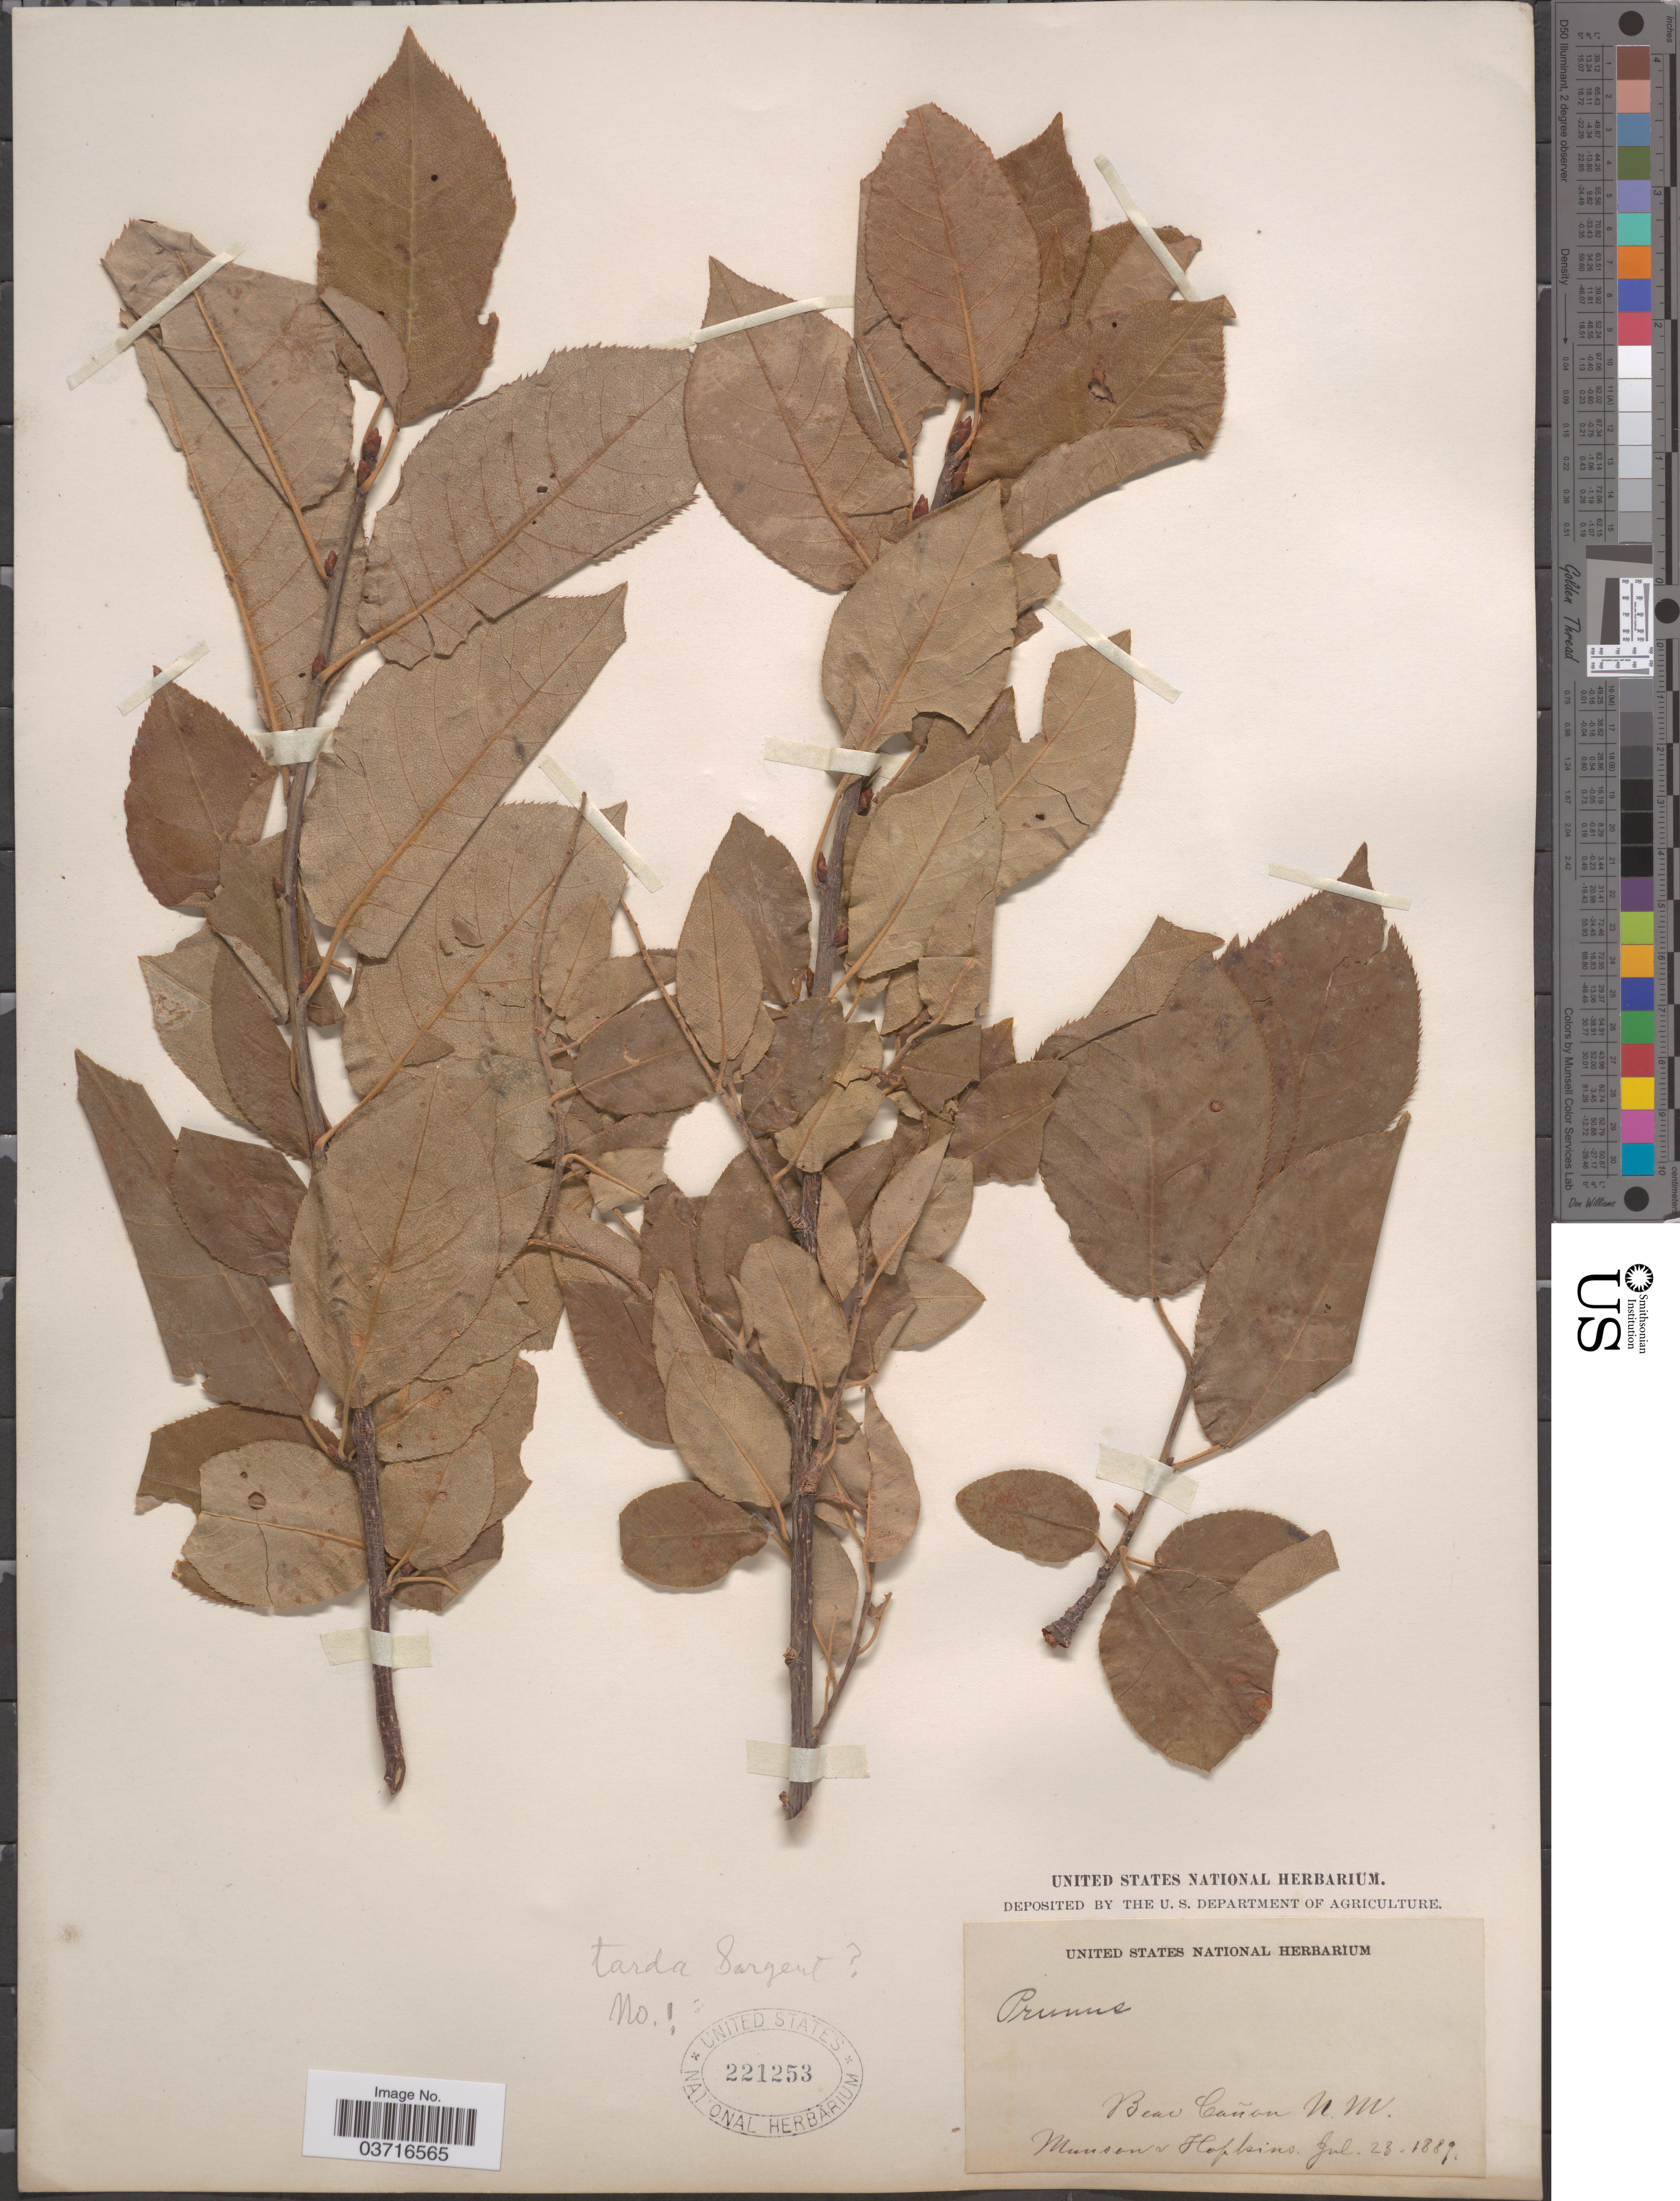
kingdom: Plantae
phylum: Tracheophyta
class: Magnoliopsida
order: Rosales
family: Rosaceae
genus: Prunus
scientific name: Prunus sp.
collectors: -. Munson & -- Hopkins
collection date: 1889-07-23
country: United States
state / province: New Mexico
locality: Bear Cañon.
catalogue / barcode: US 221253